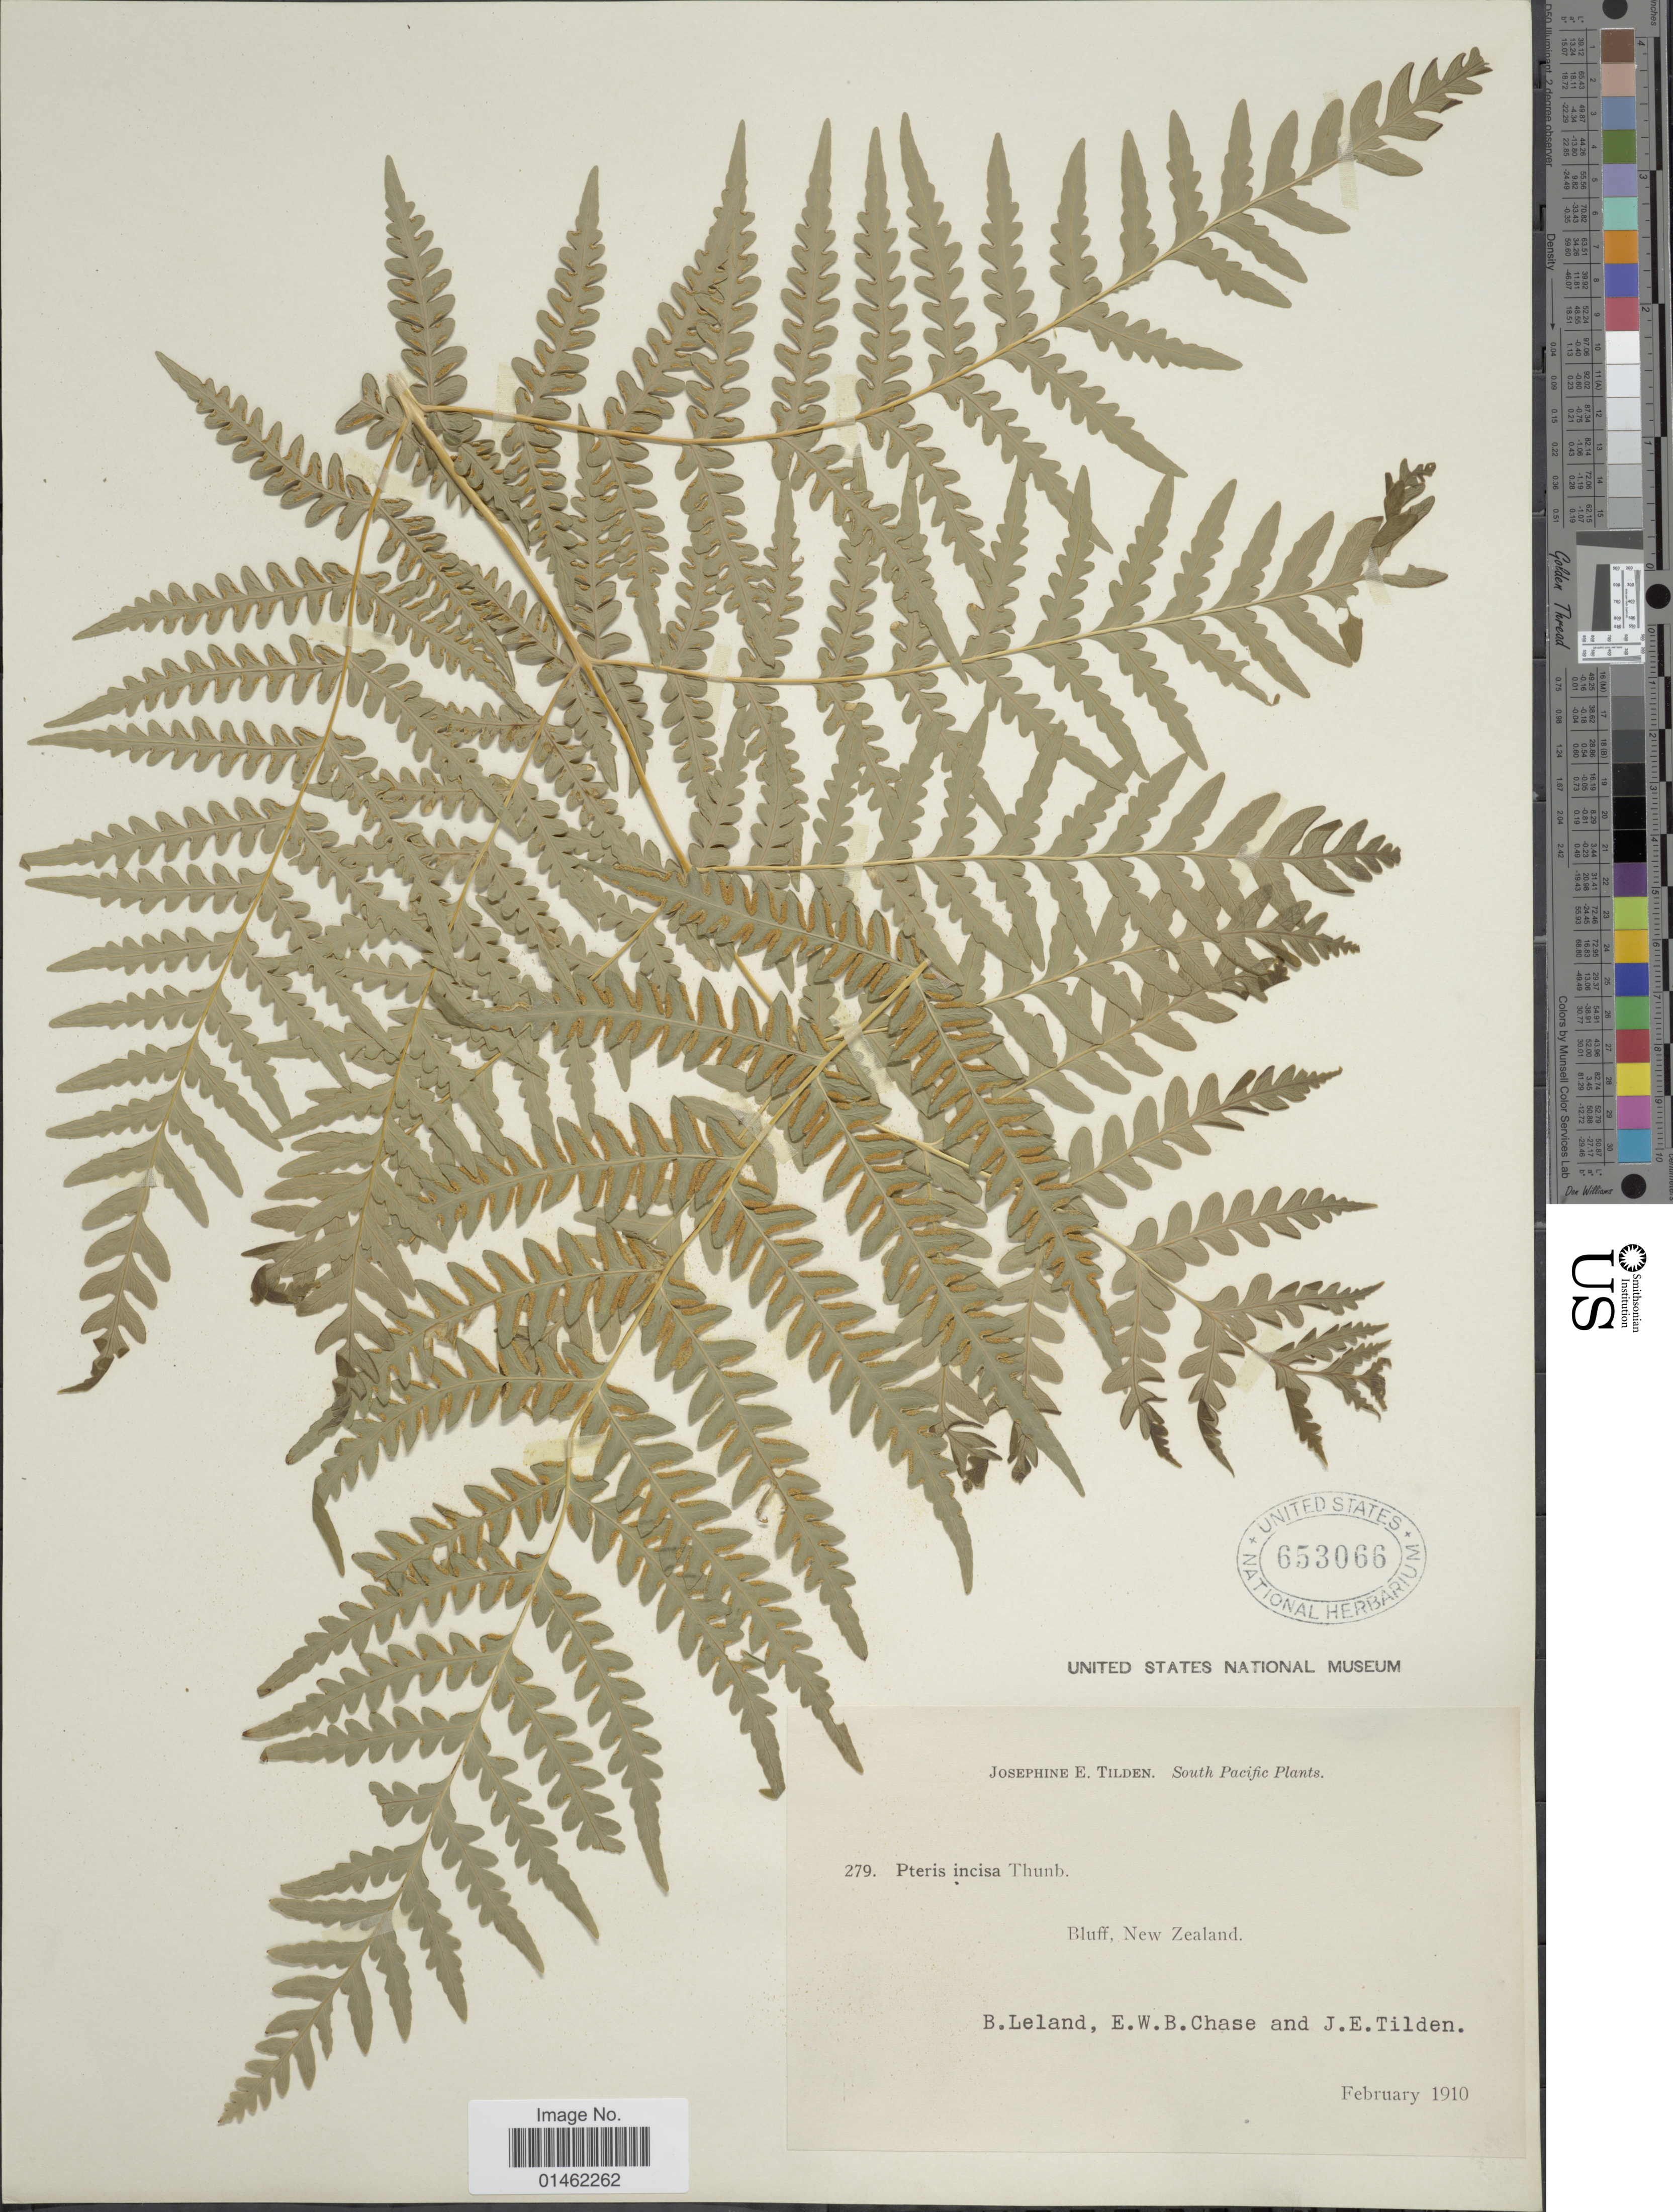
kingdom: Plantae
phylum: Tracheophyta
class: Polypodiopsida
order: Polypodiales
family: Dennstaedtiaceae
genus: Histiopteris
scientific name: Histiopteris incisa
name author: (Thunb.) J. Sm.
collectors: B. Leland, E. W. Chase & J. E. Tilden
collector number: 279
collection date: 1910-02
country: New Zealand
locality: Bluff, South Pacific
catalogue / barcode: US 653066